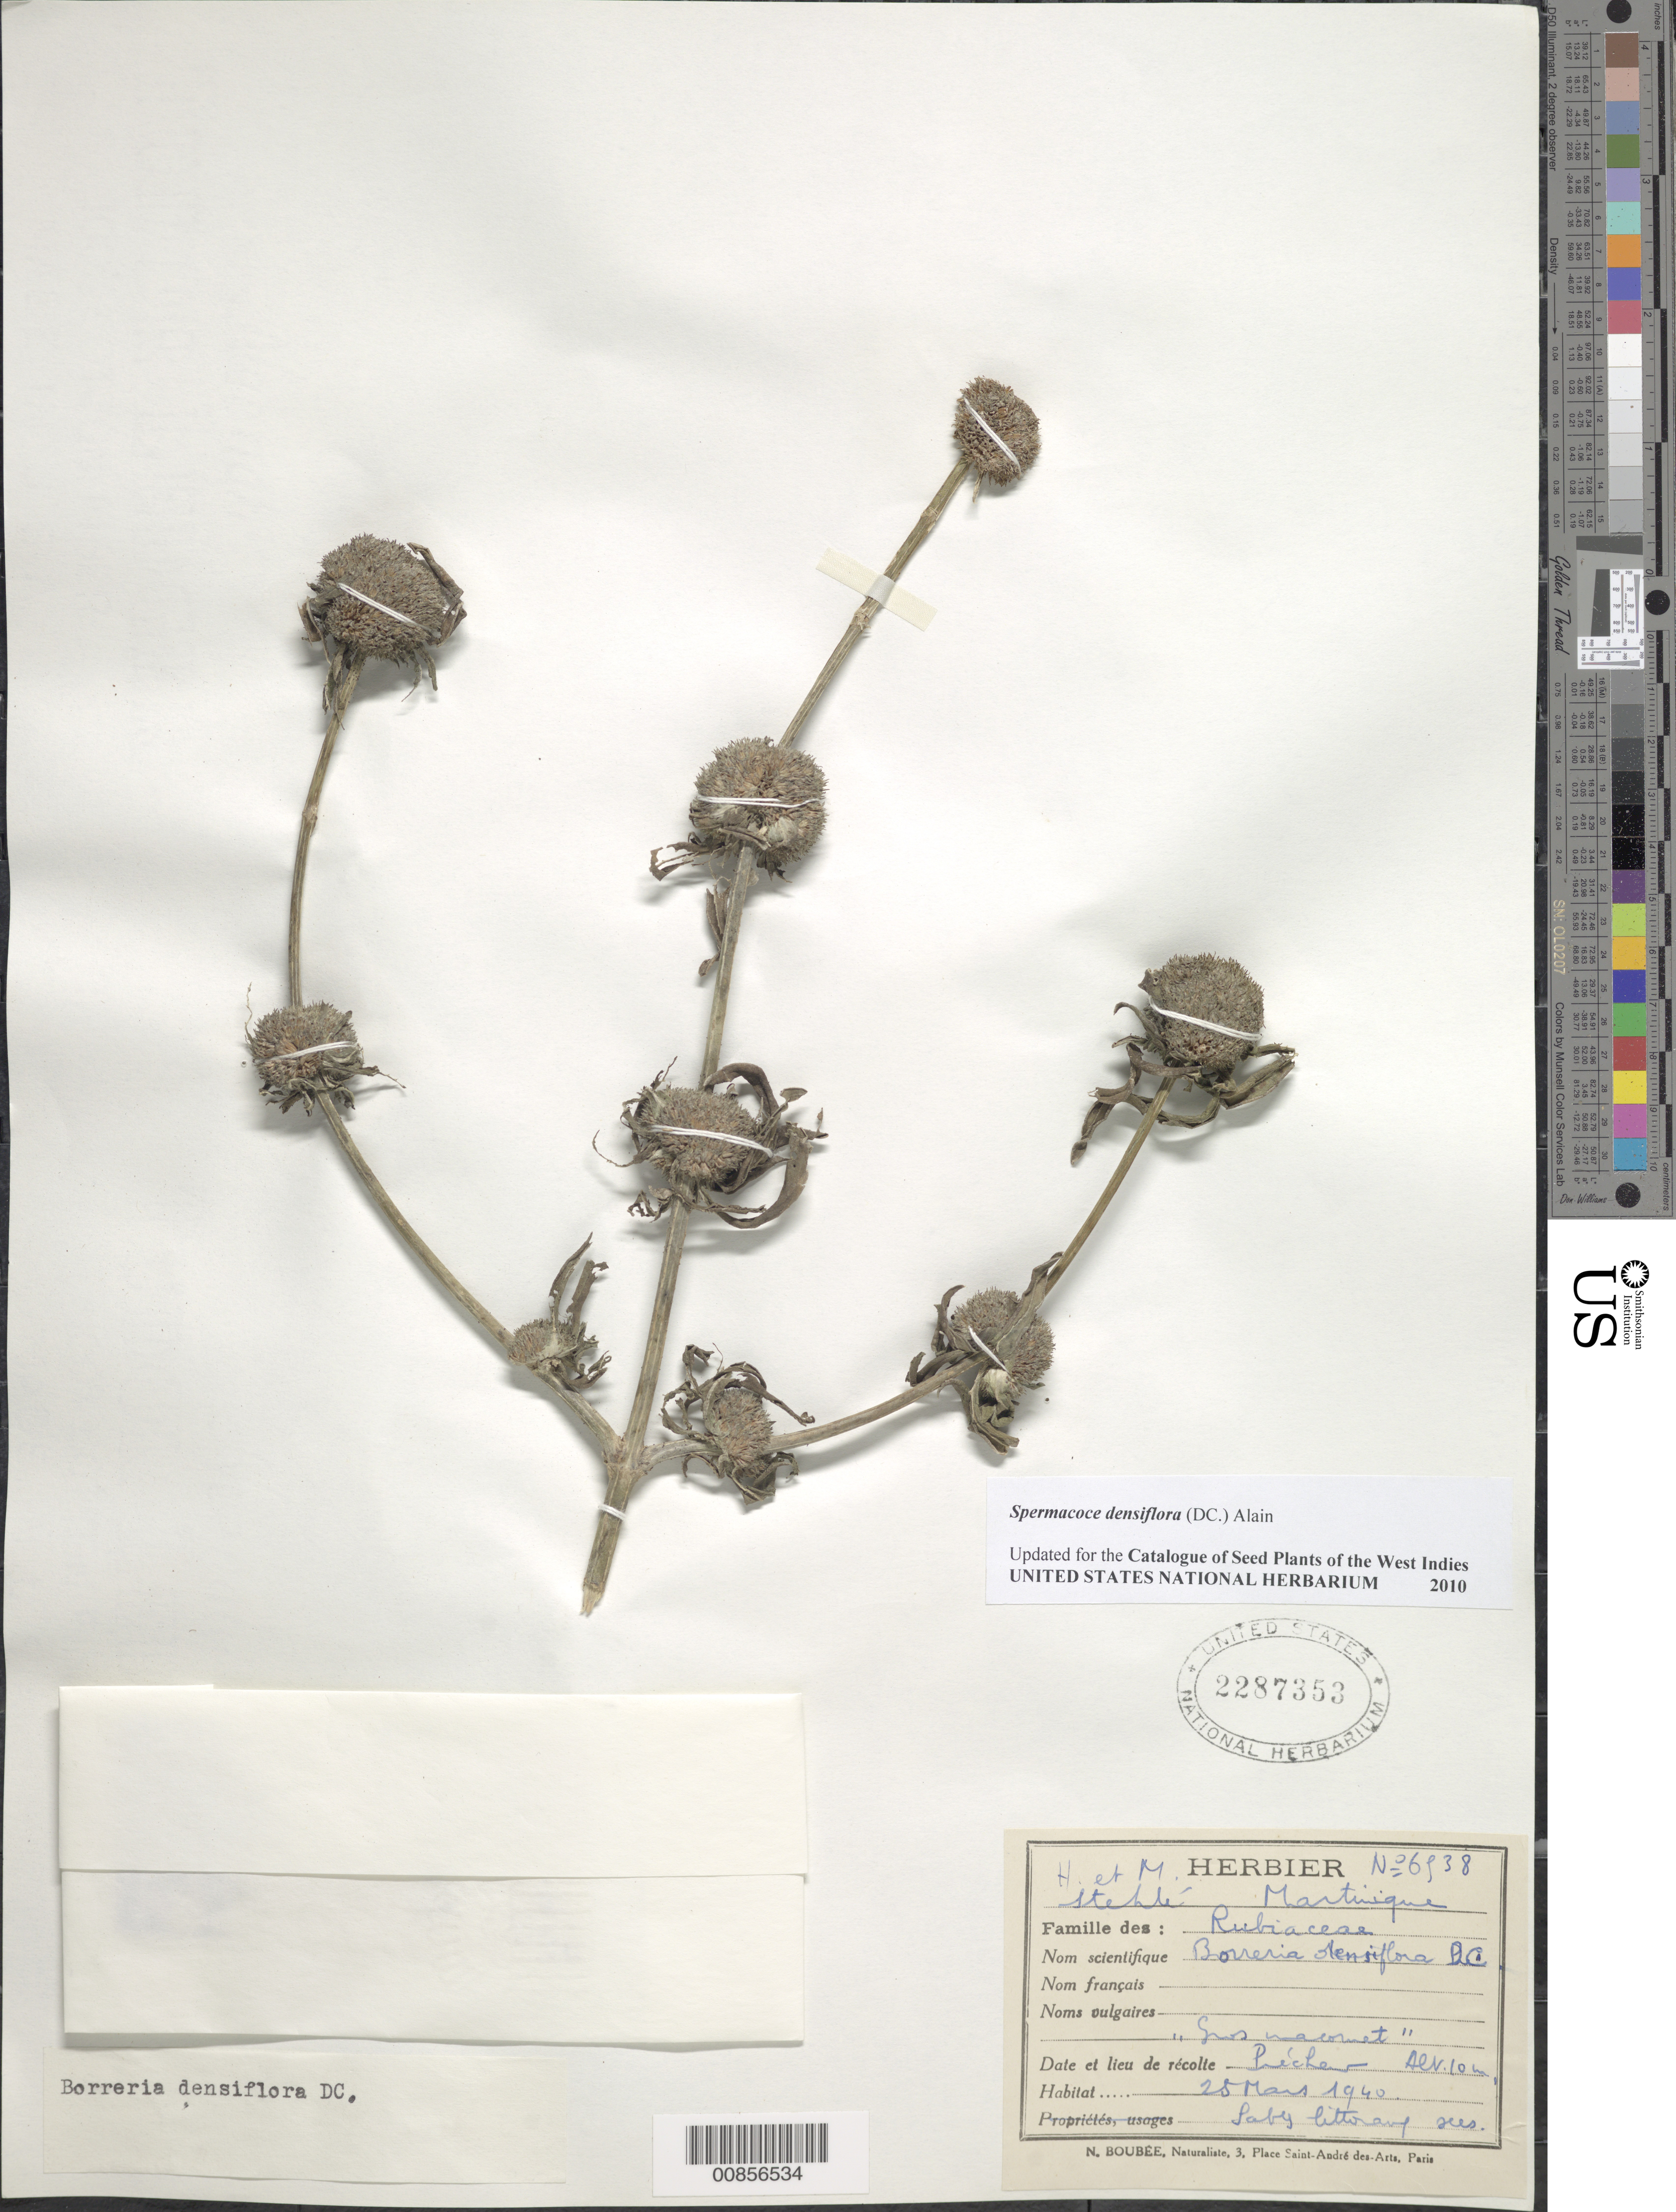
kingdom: Plantae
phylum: Tracheophyta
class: Magnoliopsida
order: Gentianales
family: Rubiaceae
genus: Spermacoce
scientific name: Spermacoce densiflora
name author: (DC.) Alain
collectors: H. Stehlé & M. Stehlé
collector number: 6838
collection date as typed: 25 Mar 1940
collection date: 1940-03-25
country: Martinique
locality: Pécheur (sp?)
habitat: Sables littoraux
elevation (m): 10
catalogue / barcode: US 2287353